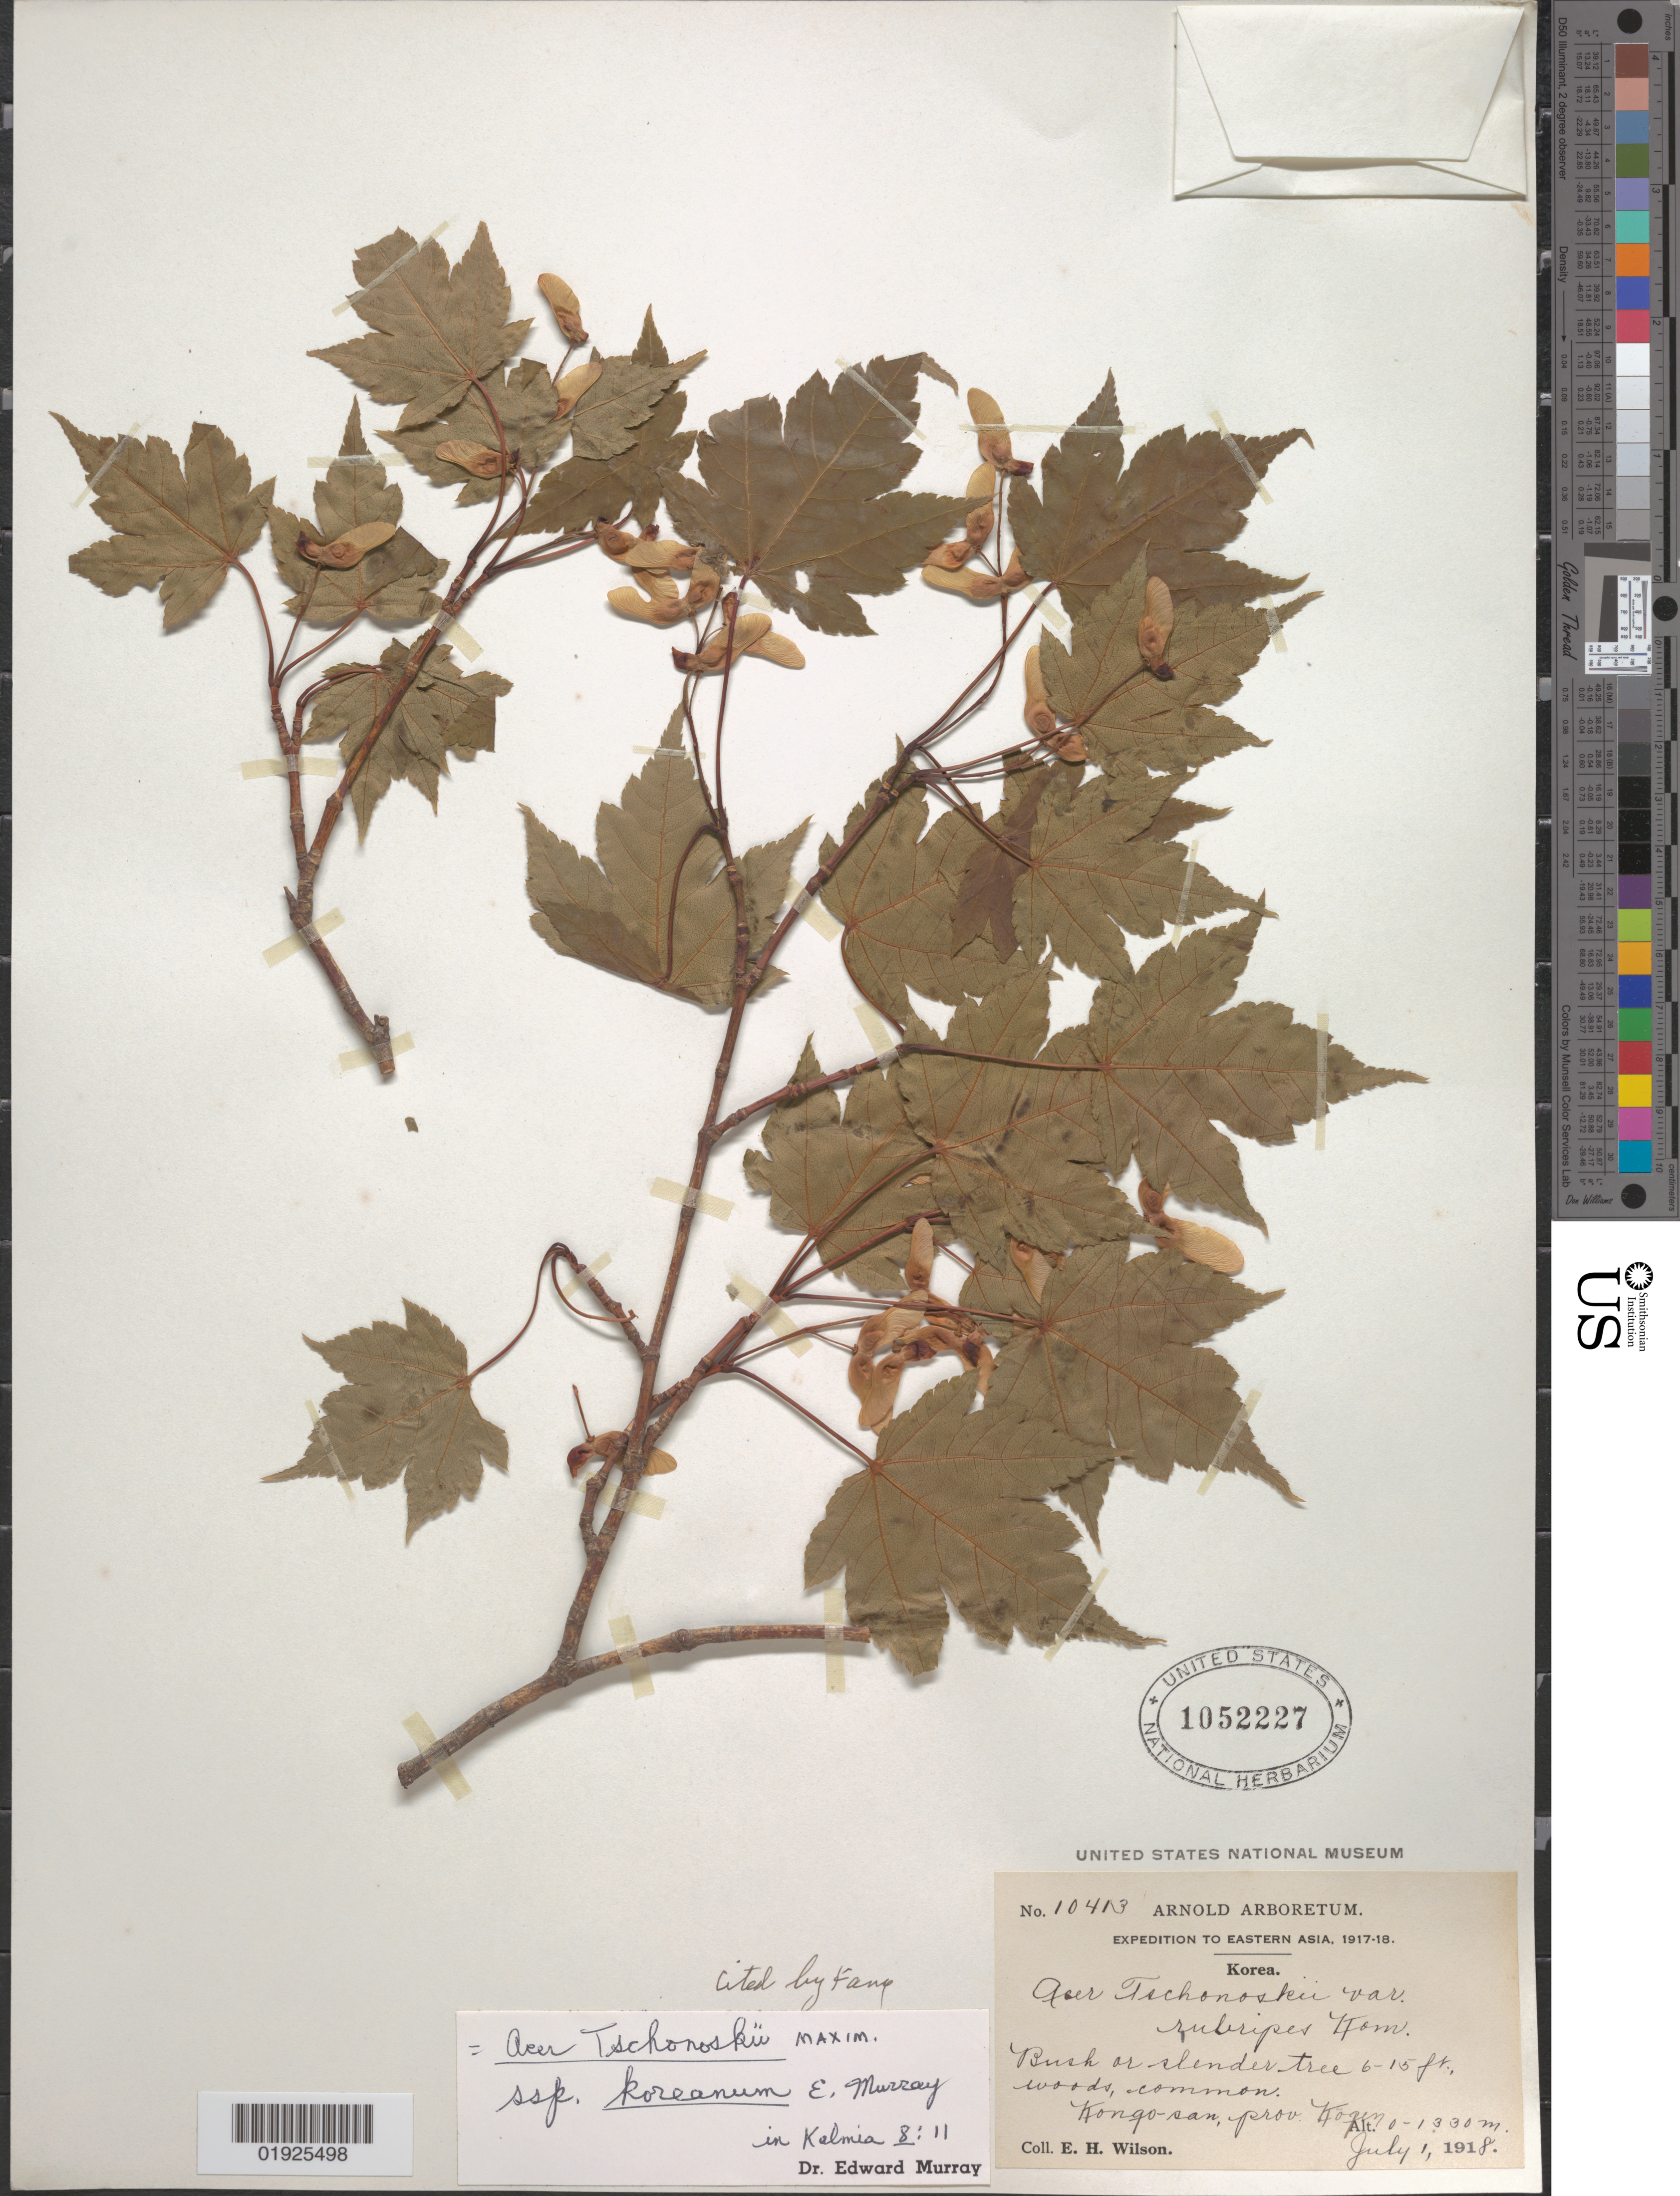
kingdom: Plantae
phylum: Tracheophyta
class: Magnoliopsida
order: Sapindales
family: Sapindaceae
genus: Acer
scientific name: Acer tschonoskii subsp. koreanum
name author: A.E. Murray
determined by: Murray, Edward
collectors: E. H. Wilson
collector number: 10413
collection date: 1918-07-01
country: North Korea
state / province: Kangwon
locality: Prov. Kogen. Kongo-san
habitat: Woods, common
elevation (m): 0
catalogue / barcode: US 1052227